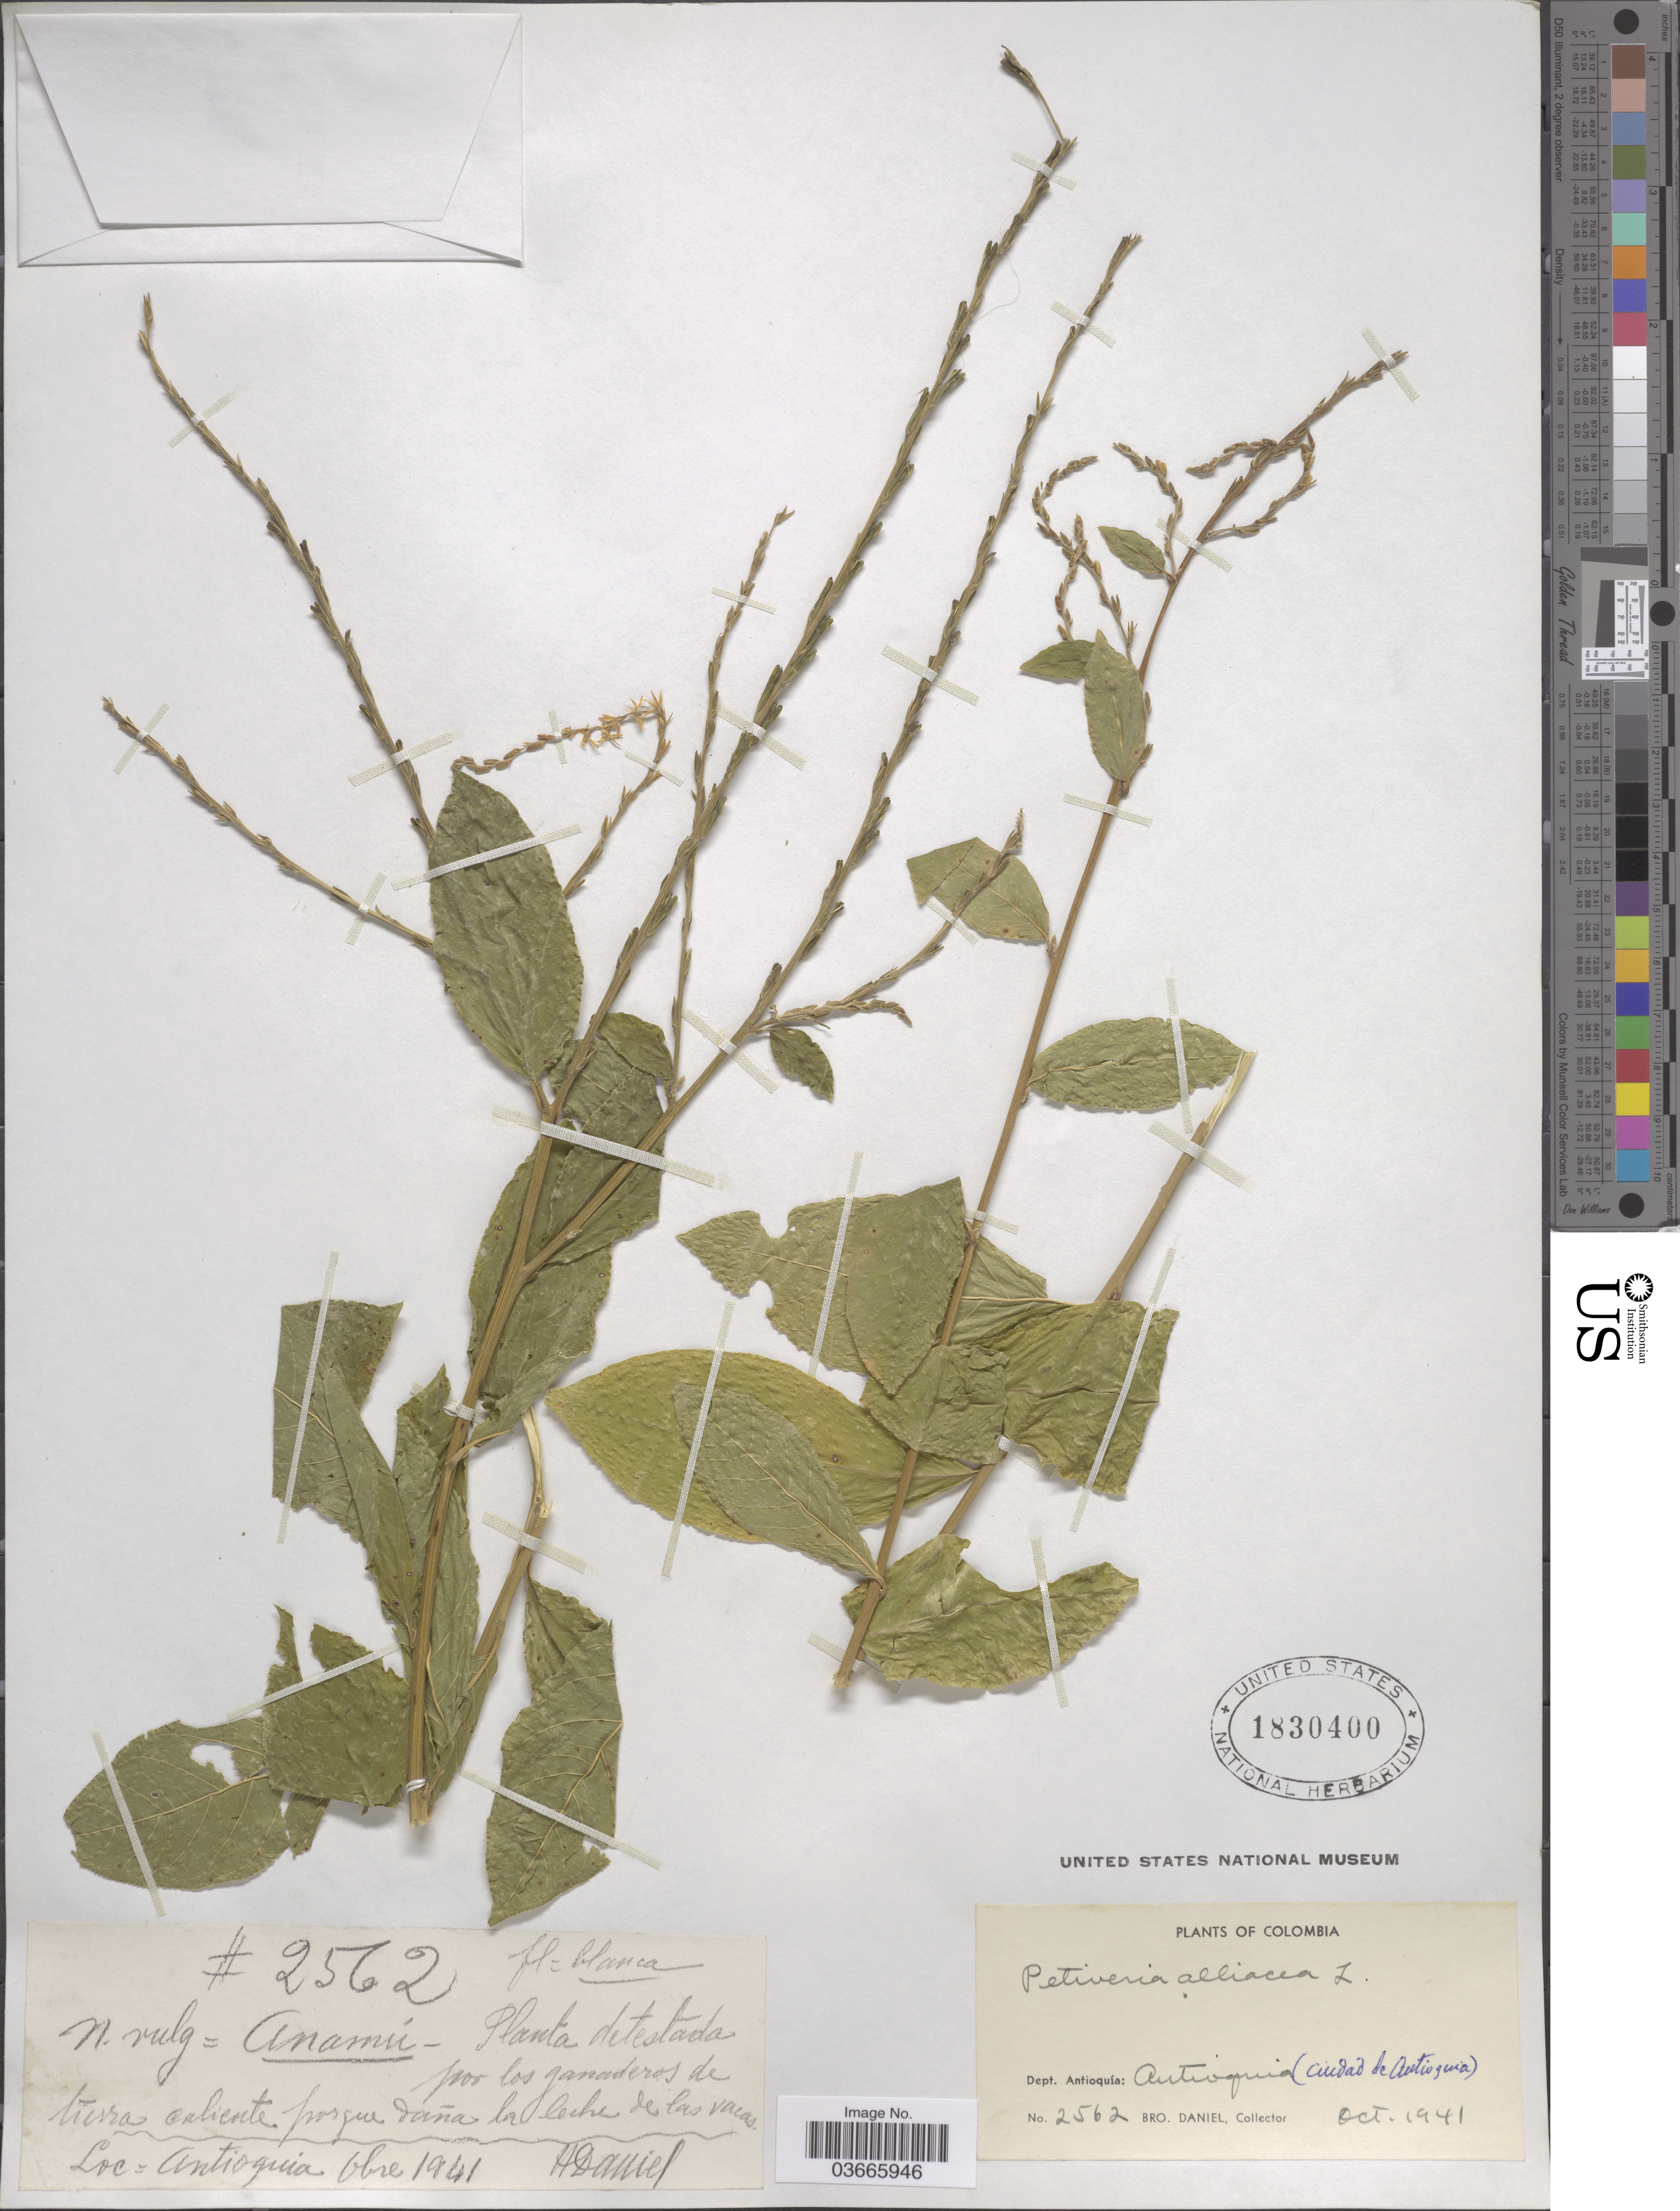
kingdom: Plantae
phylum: Tracheophyta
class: Magnoliopsida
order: Caryophyllales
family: Phytolaccaceae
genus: Petiveria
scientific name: Petiveria alliacea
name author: L.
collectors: Bro. Daniel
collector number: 2562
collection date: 1941-10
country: Colombia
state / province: Antioquia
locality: Dept. Antioquia: Antioquia (ciudad de Antioquia).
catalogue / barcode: US 1830400